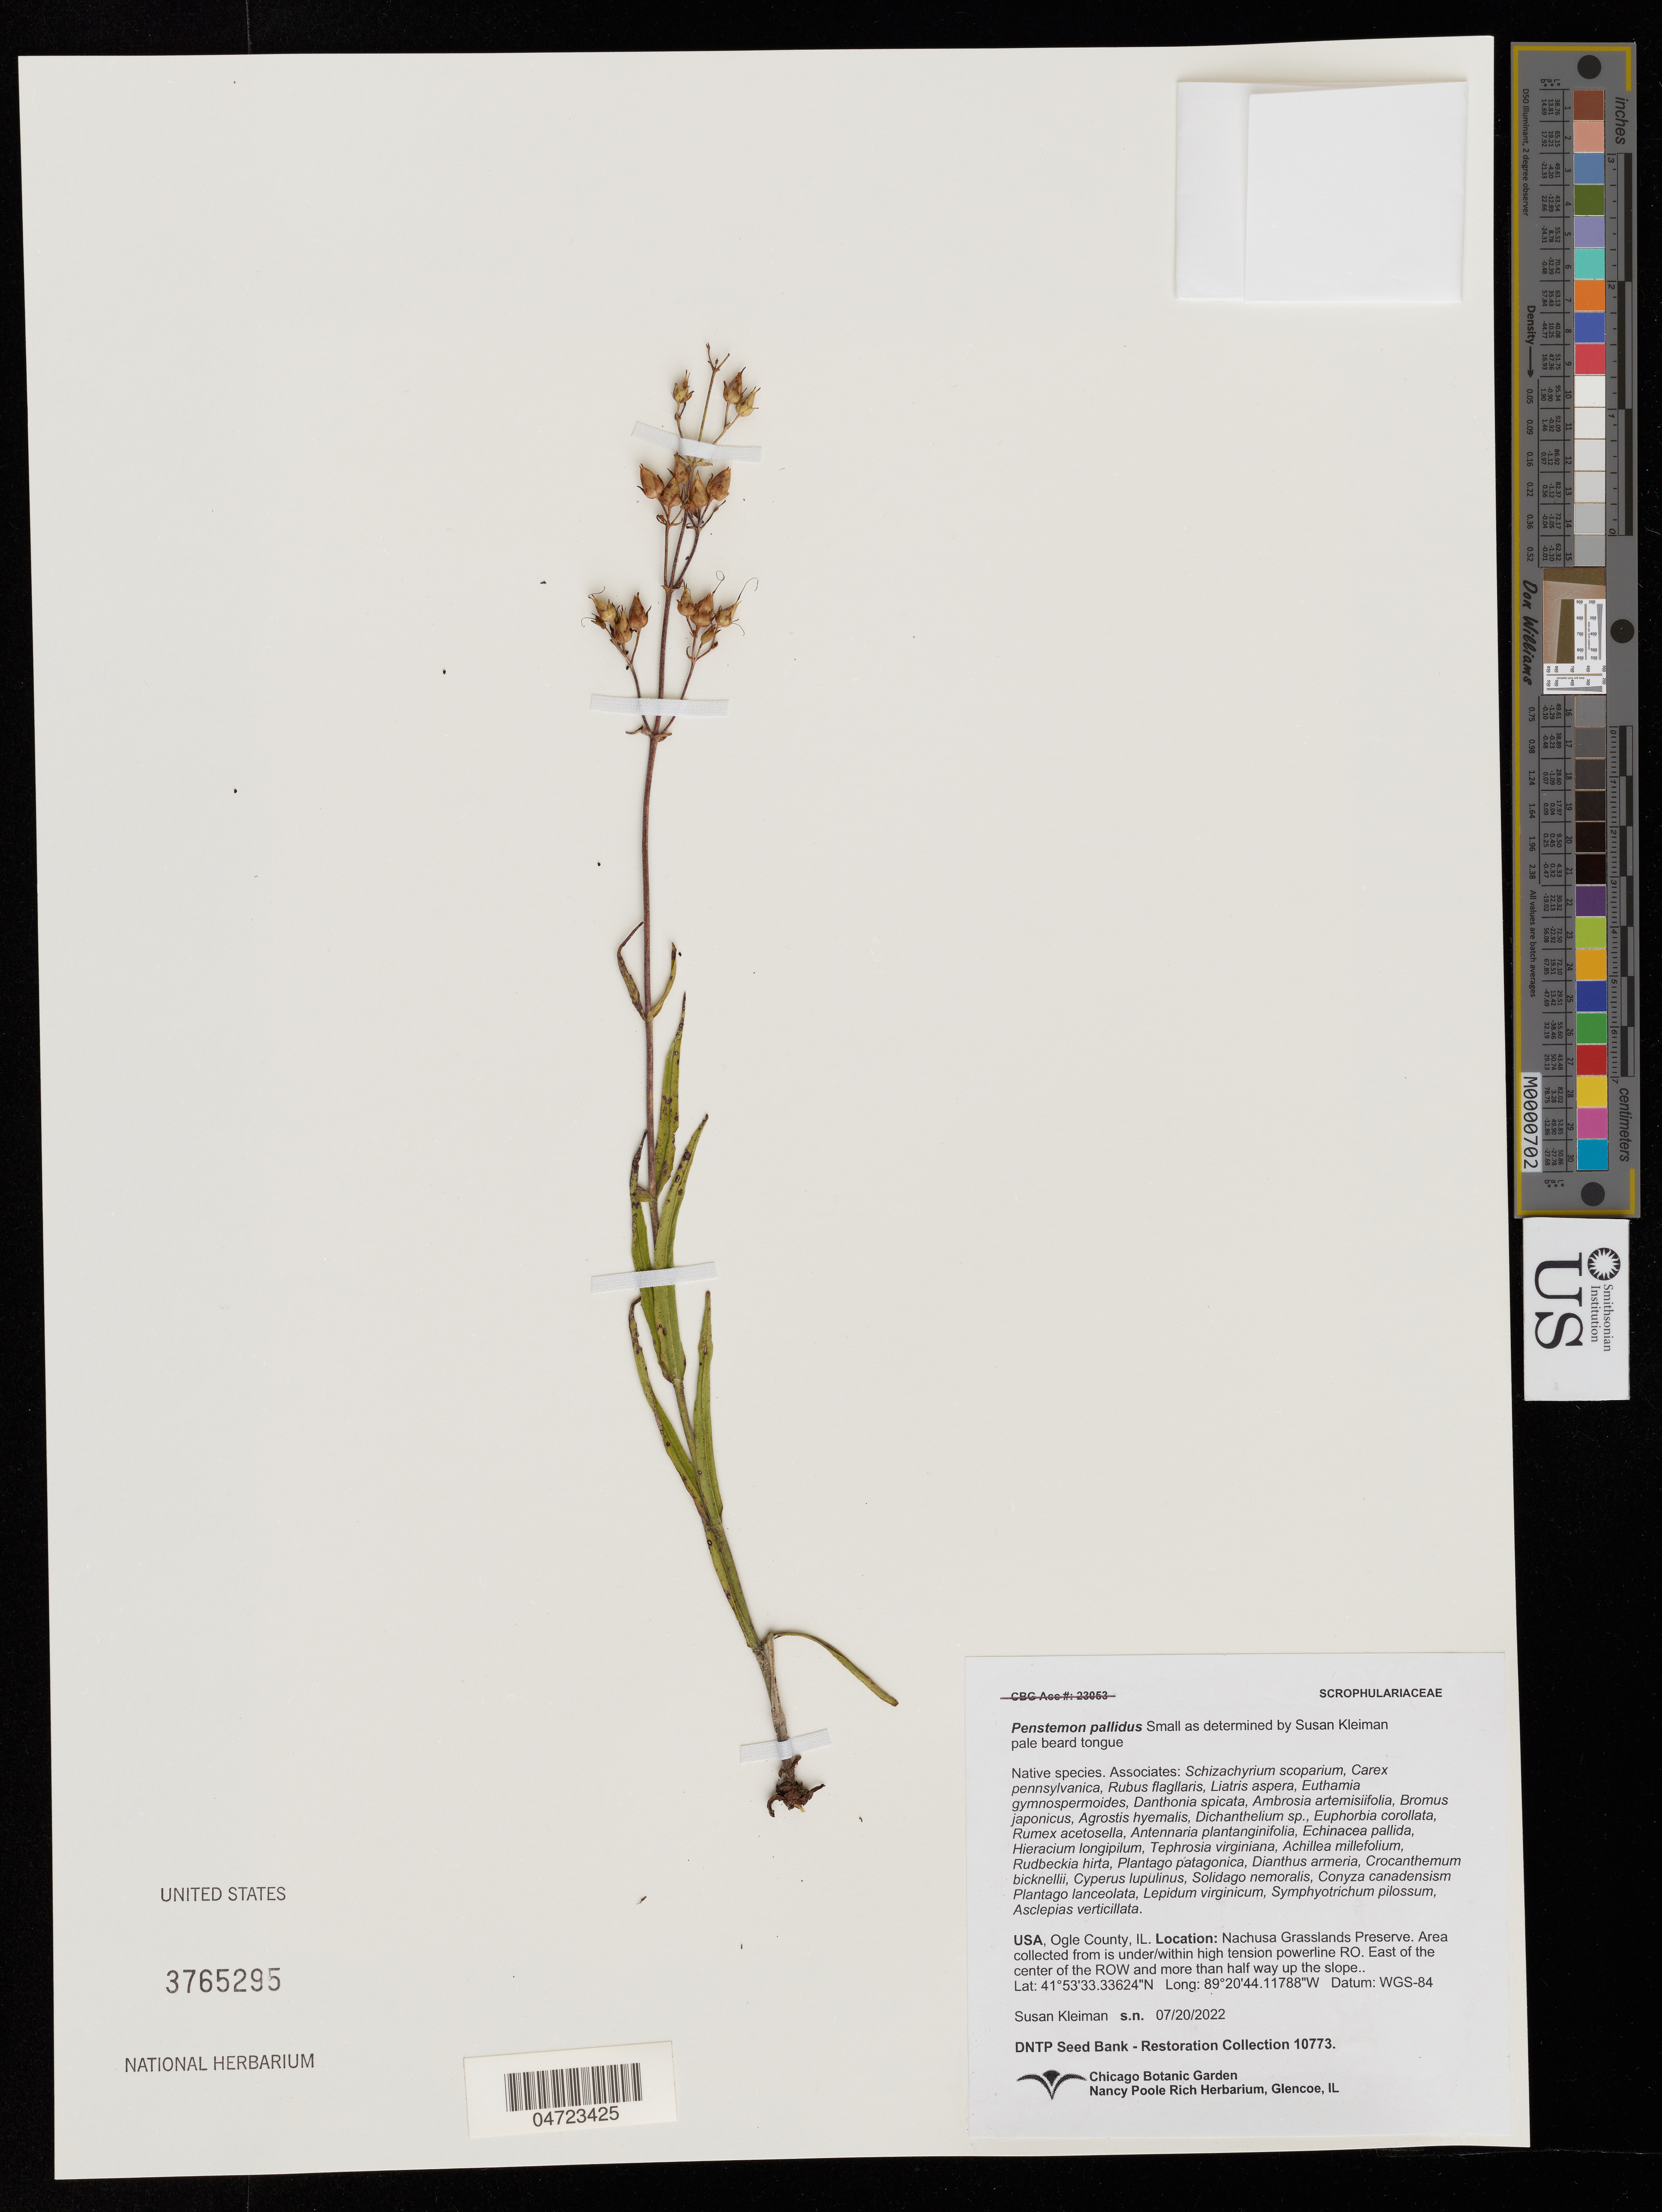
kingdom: Plantae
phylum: Tracheophyta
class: Magnoliopsida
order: Lamiales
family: Plantaginaceae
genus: Penstemon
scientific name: Penstemon pallidus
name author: Small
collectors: S. Kleiman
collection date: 2022-07-20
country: United States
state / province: Illinois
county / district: Ogle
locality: Ogle County. Nachusa Grasslands Preserve. Area collected from is under/within high tension powerline RO. East of the center of the ROW and more than half way up the slope.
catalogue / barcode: US 3765295